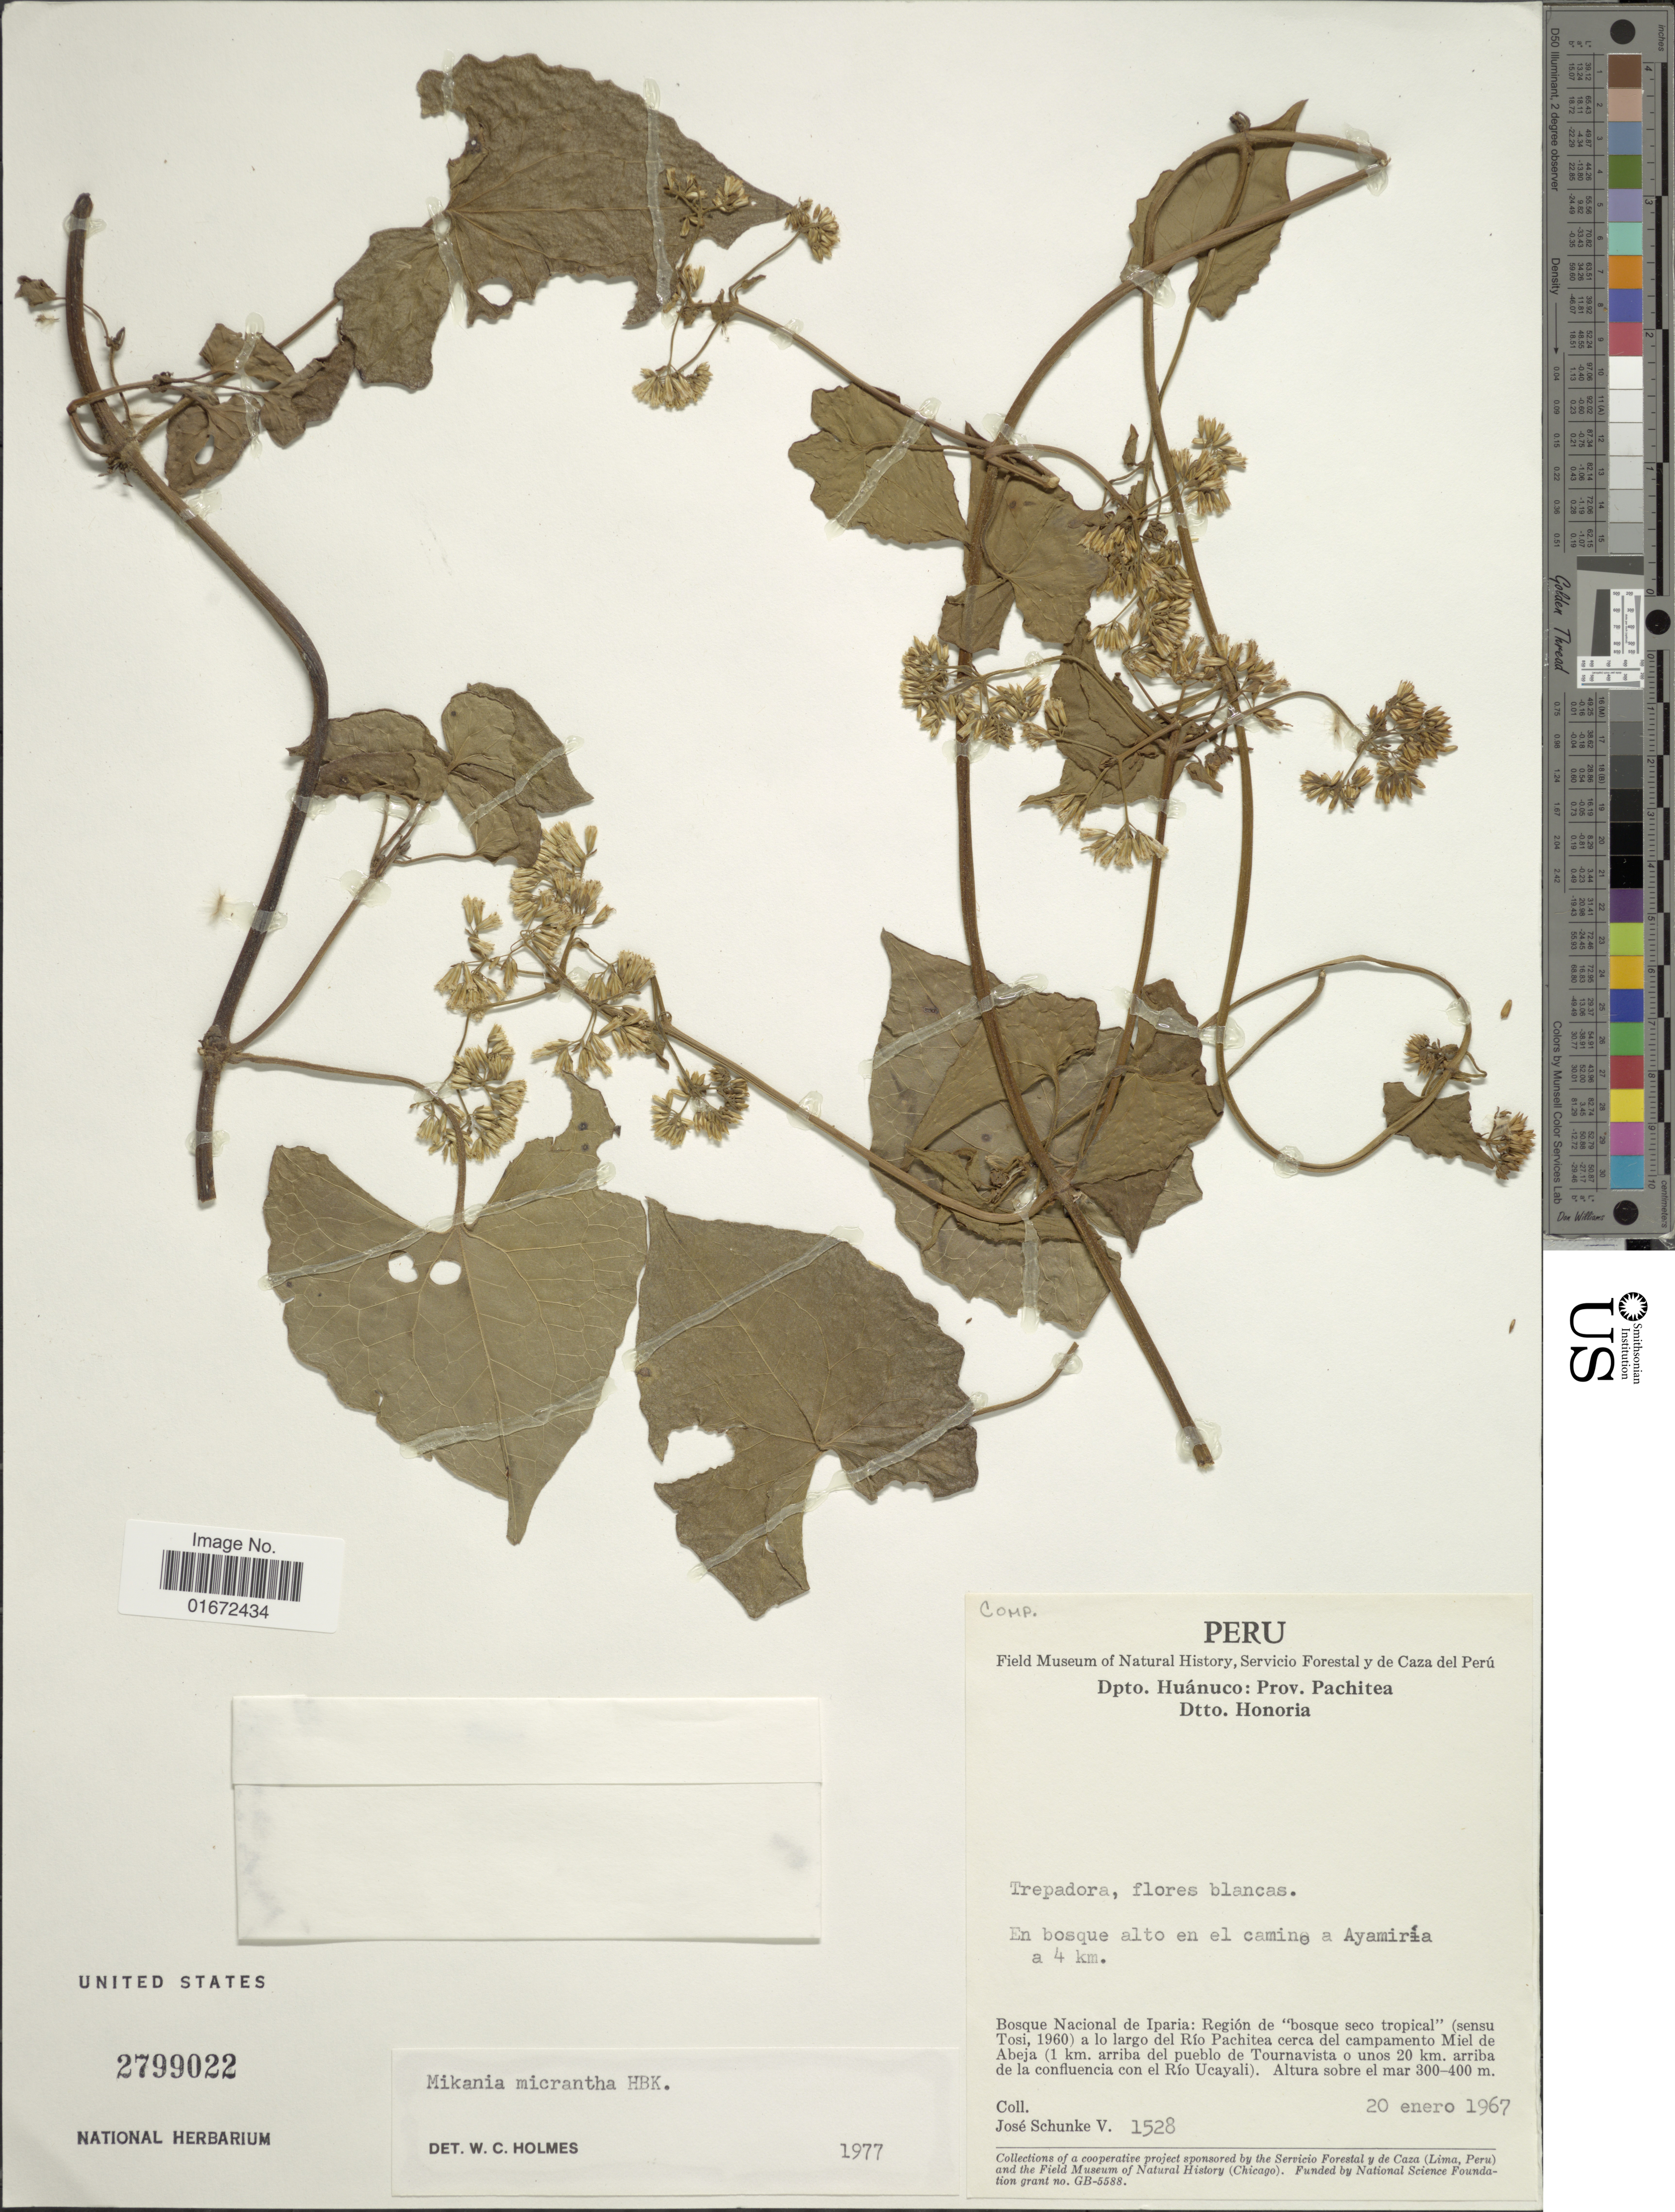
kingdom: Plantae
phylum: Tracheophyta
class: Magnoliopsida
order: Asterales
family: Asteraceae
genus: Mikania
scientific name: Mikania micrantha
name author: Kunth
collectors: J. Schunke Vigo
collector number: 1528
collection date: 1967-01-20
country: Peru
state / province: Huánuco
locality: Dpto. Huánuco: Prov. Pachitea. Dtto. Honoria. En bosque alto en el camino a Ayamiría a 4 km. Bosque Nacional de Iparia: Región de "bosque seco tropical" (sensu Tosi, 1960) a lo largo del Río Pachitea cerca del campamento Miel de Abeja (1 km. arriba del pueblo de Tournavista o unos 20 km. arriba de la confluencia con el Río Ucayali)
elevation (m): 300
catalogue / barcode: US 2799022